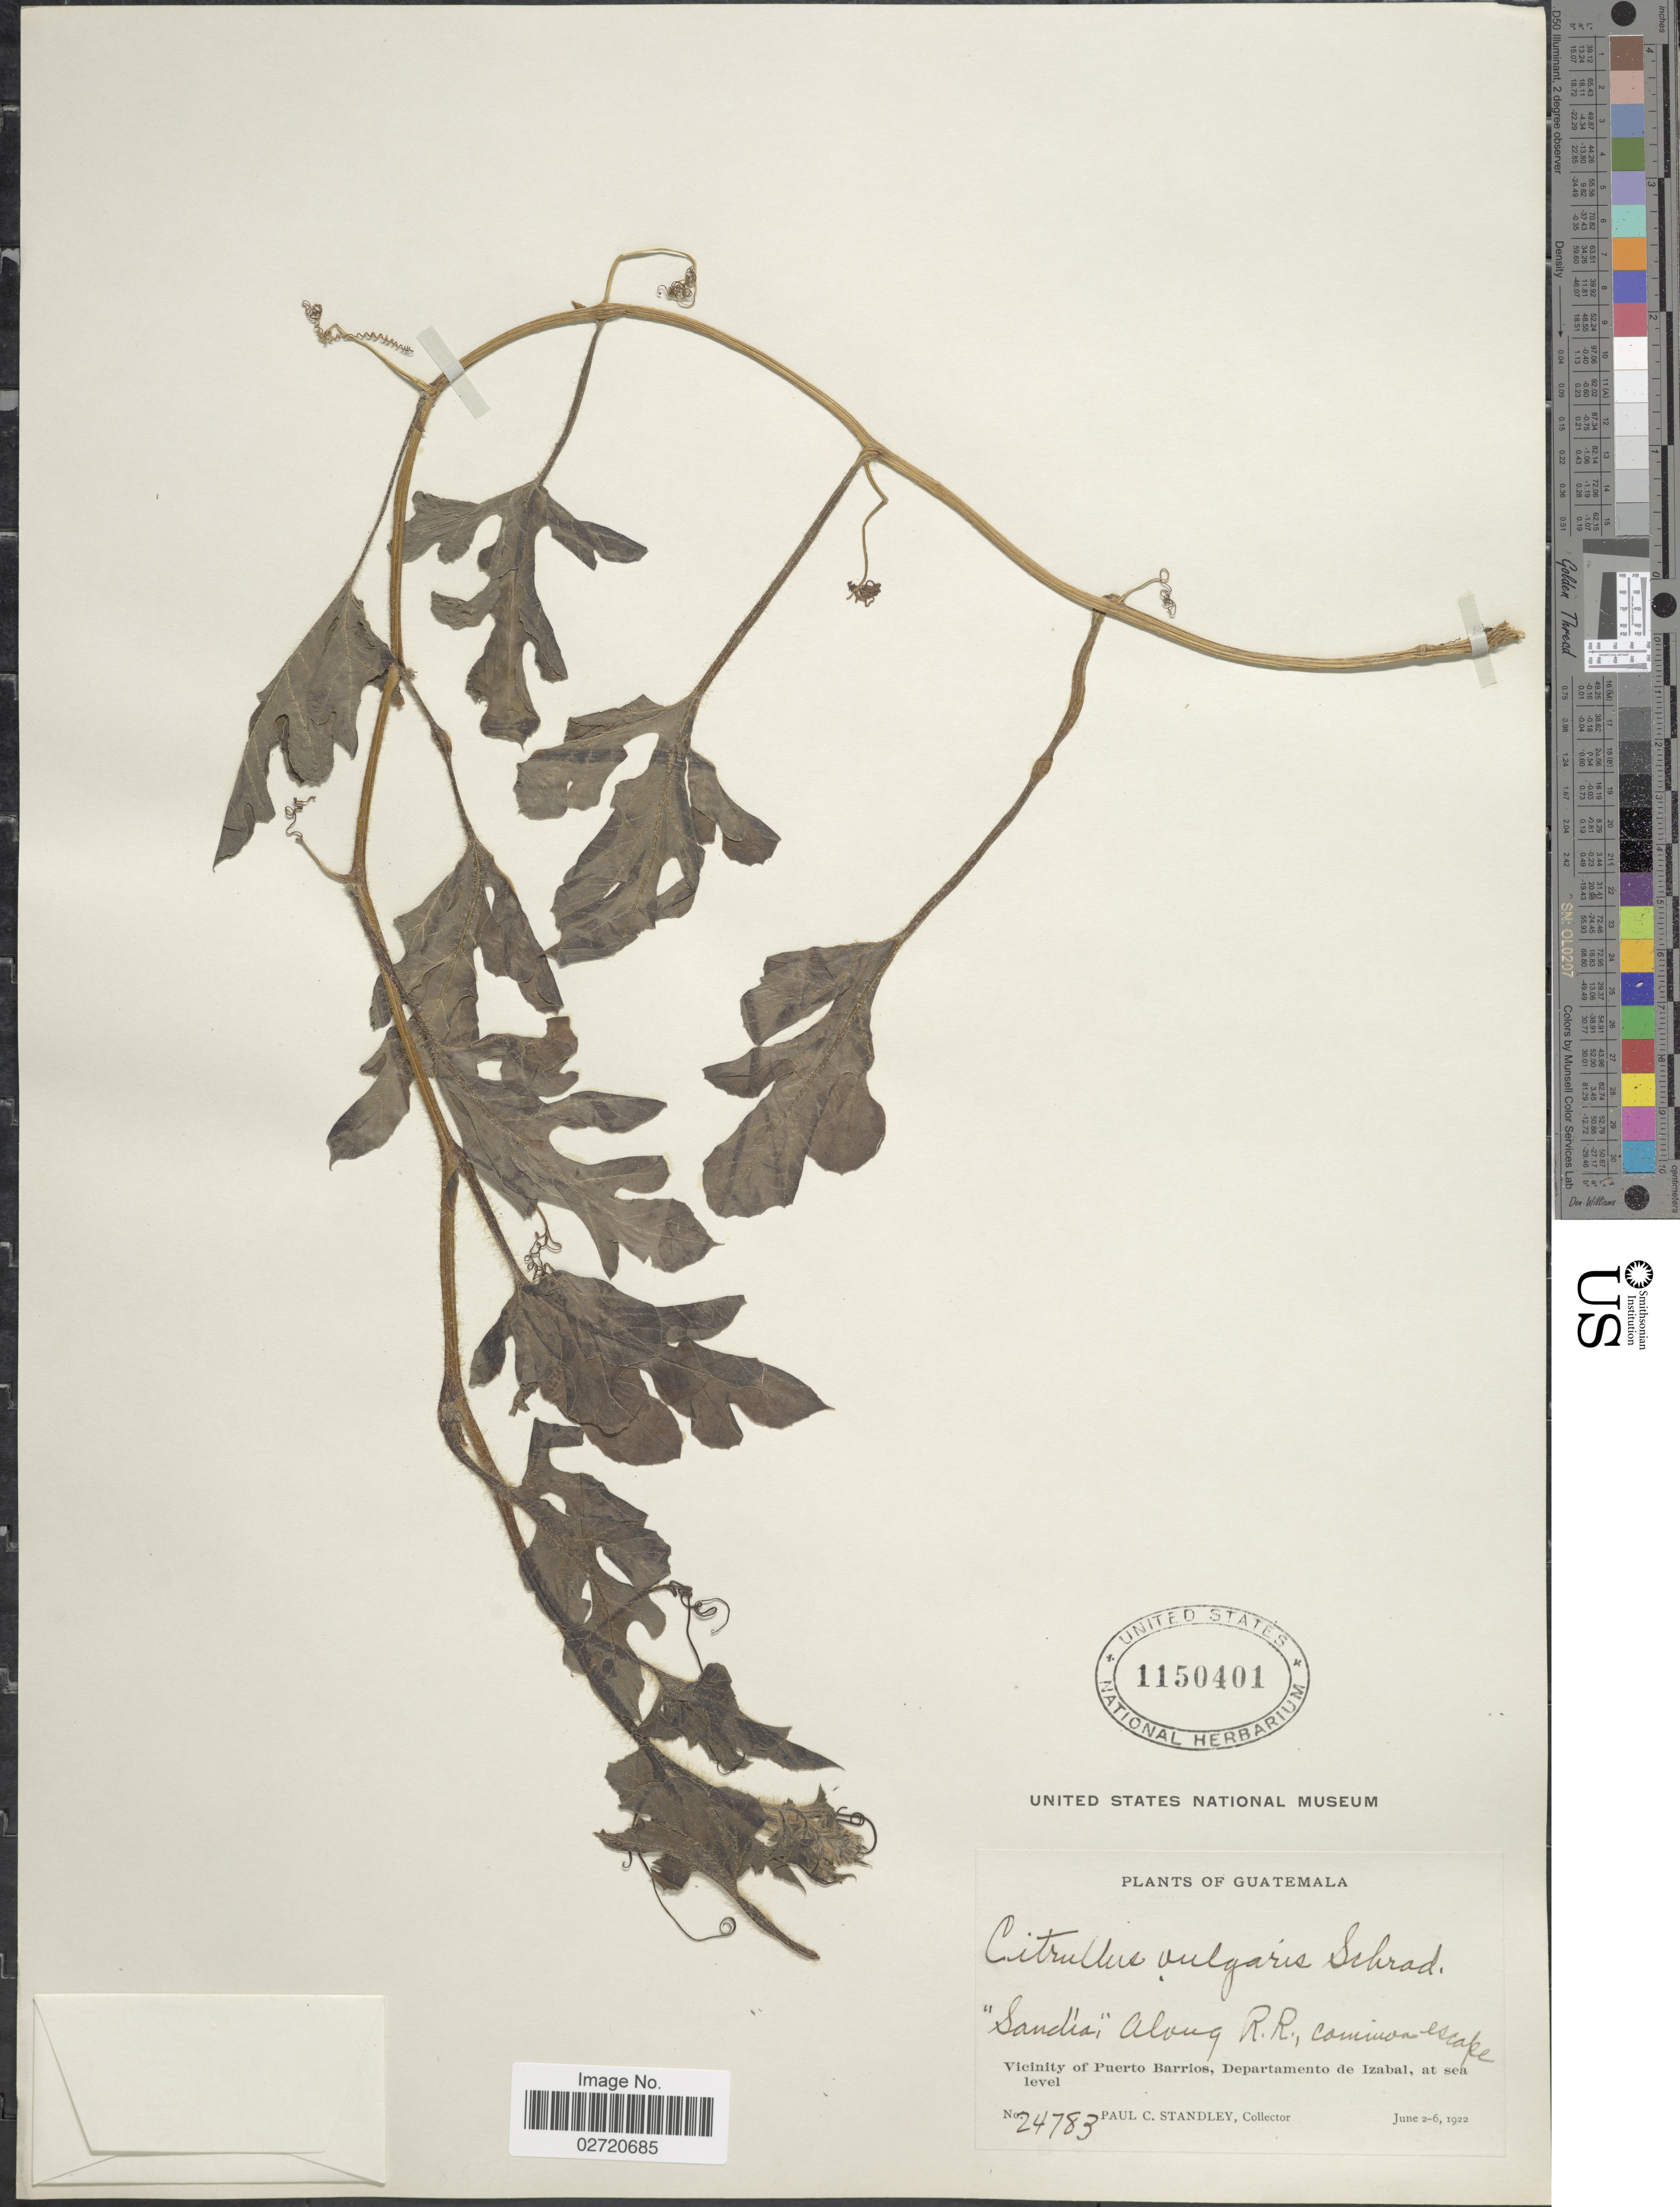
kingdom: Plantae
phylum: Tracheophyta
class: Magnoliopsida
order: Cucurbitales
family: Cucurbitaceae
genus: Citrullus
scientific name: Citrullus lanatus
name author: (Thunb.) Matsum. & Nakai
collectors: P. C. Standley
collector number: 24783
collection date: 1922-06-02/1922-06-06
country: Guatemala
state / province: Izabal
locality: Vicinity of Puerto Barrios, Departamento de Izabal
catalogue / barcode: US 1150401